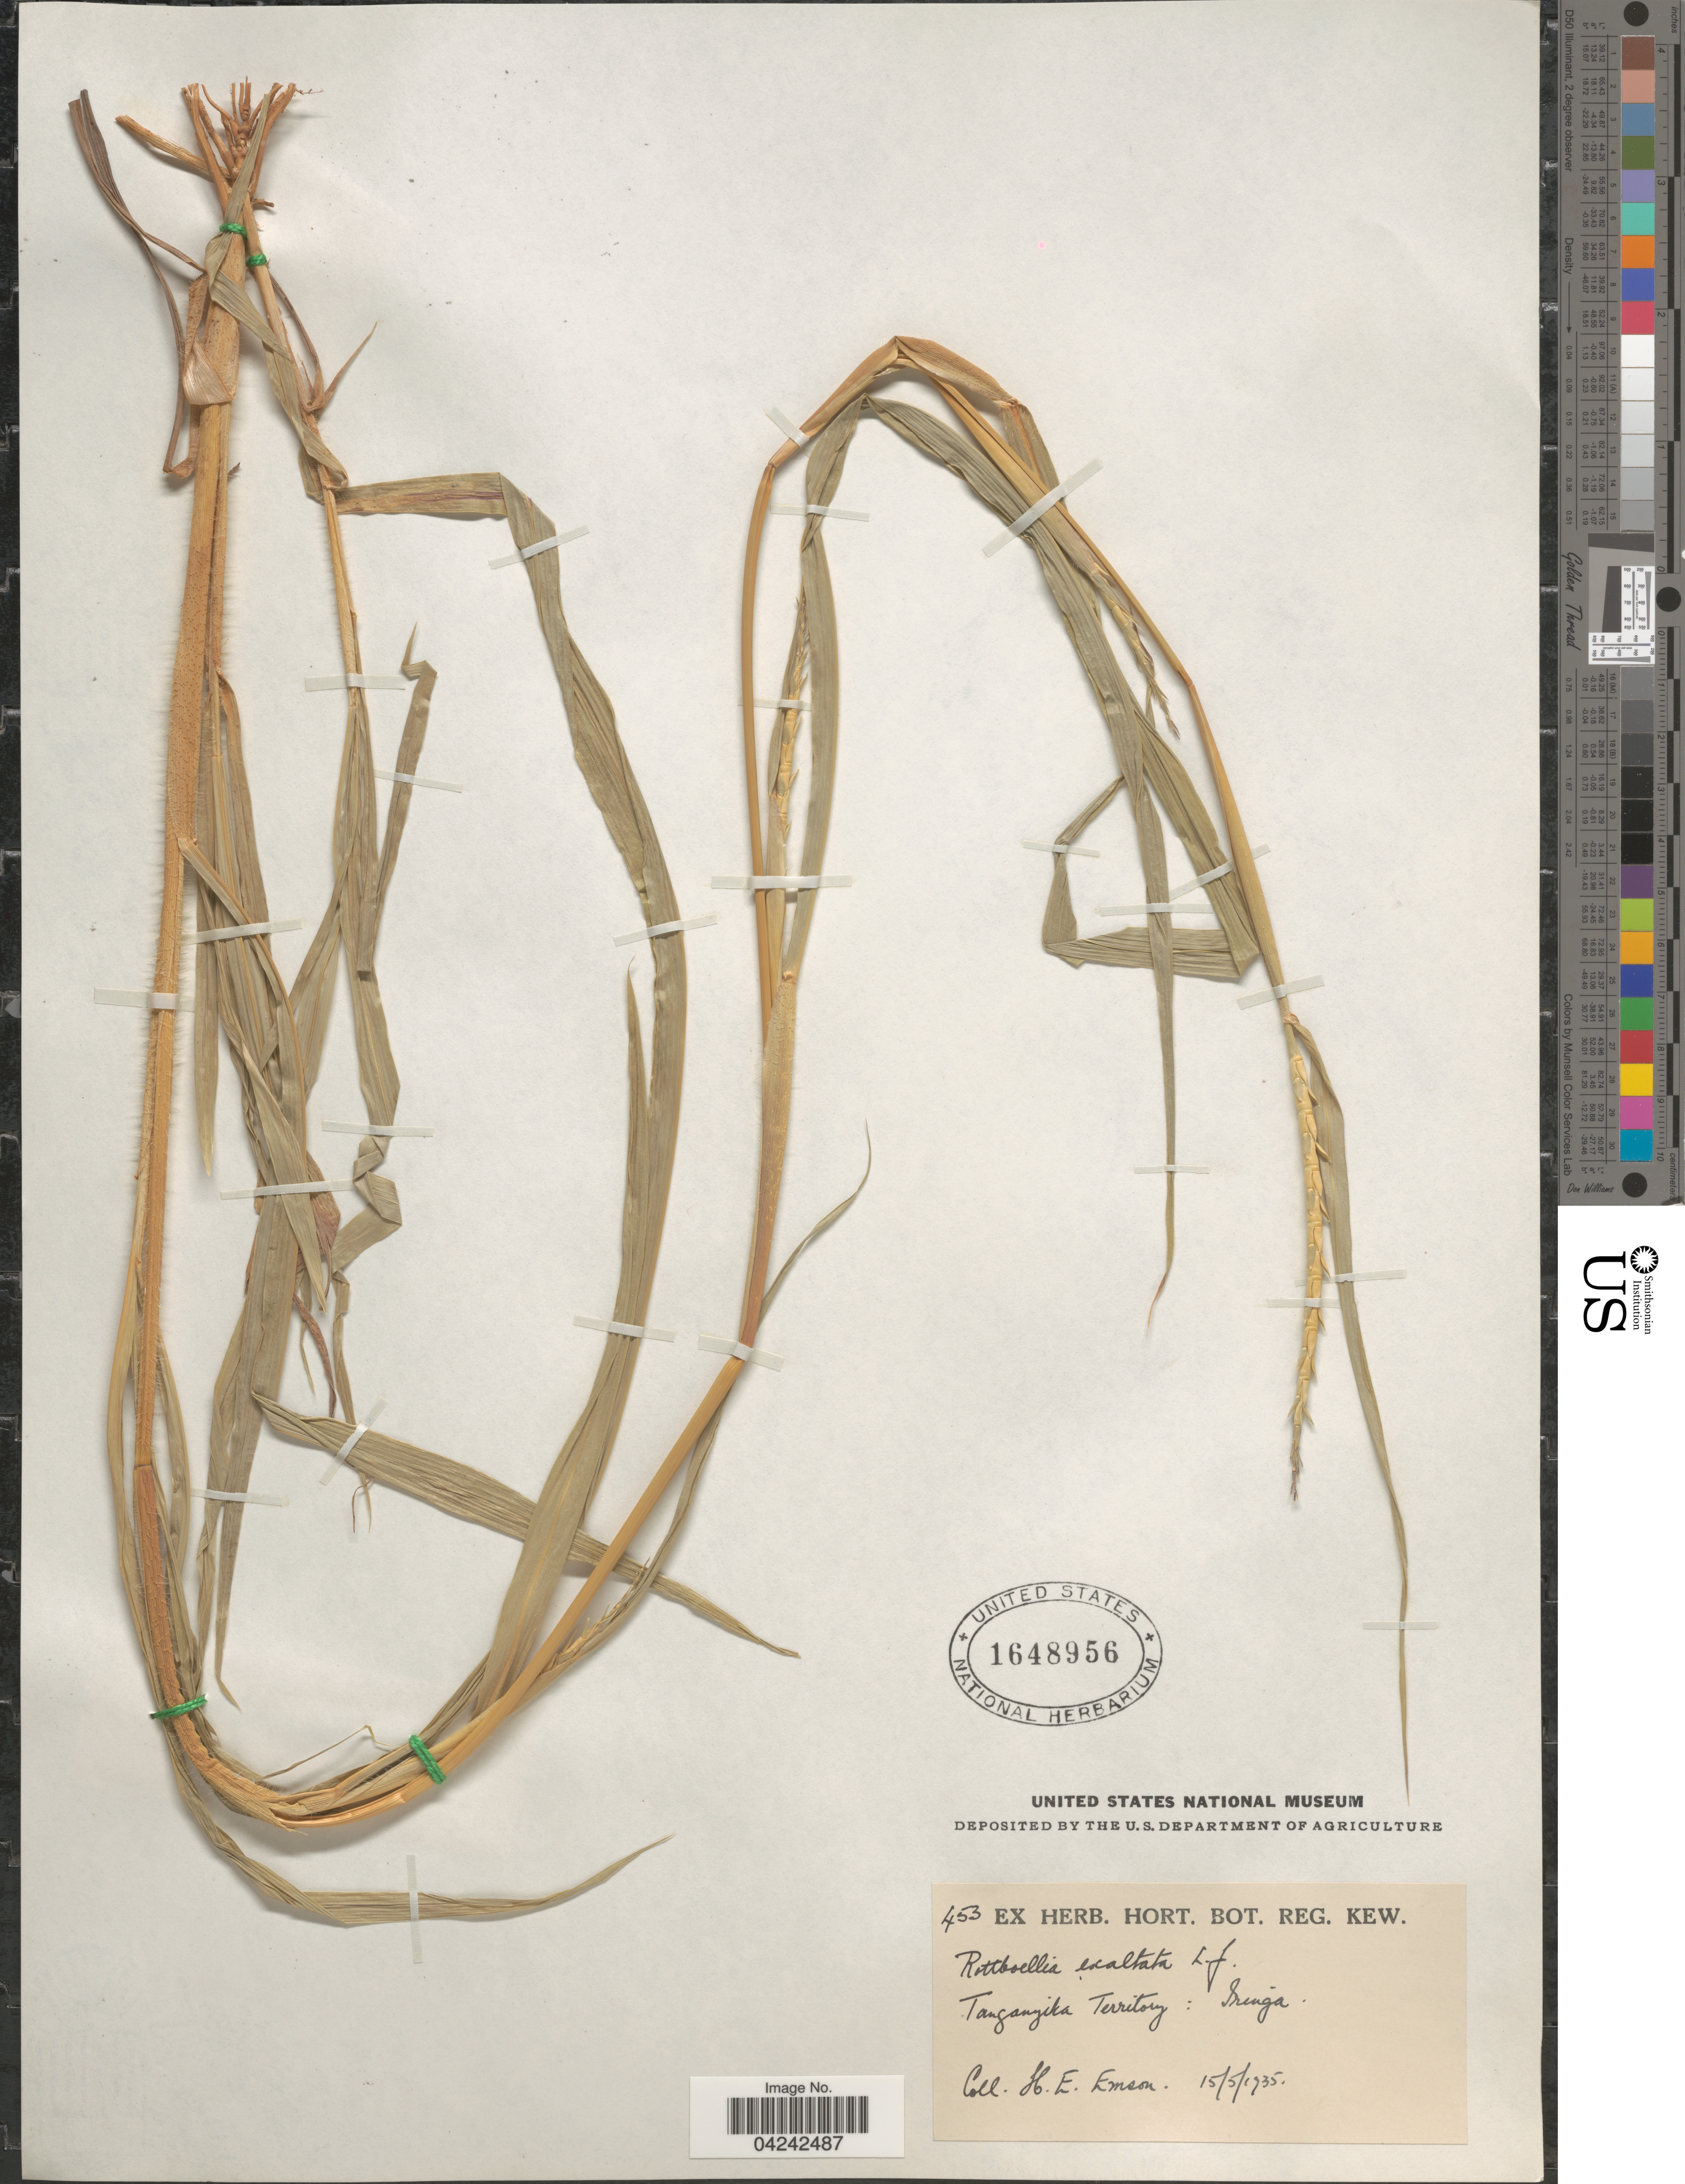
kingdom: Plantae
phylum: Tracheophyta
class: Liliopsida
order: Poales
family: Poaceae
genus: Rottboellia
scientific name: Rottboellia cochinchinensis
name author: (Lour.) Clayton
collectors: H. Emson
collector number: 453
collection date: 1935-05-15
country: Tanzania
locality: Tanganyika Territory: Iringa.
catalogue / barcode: US 1648956